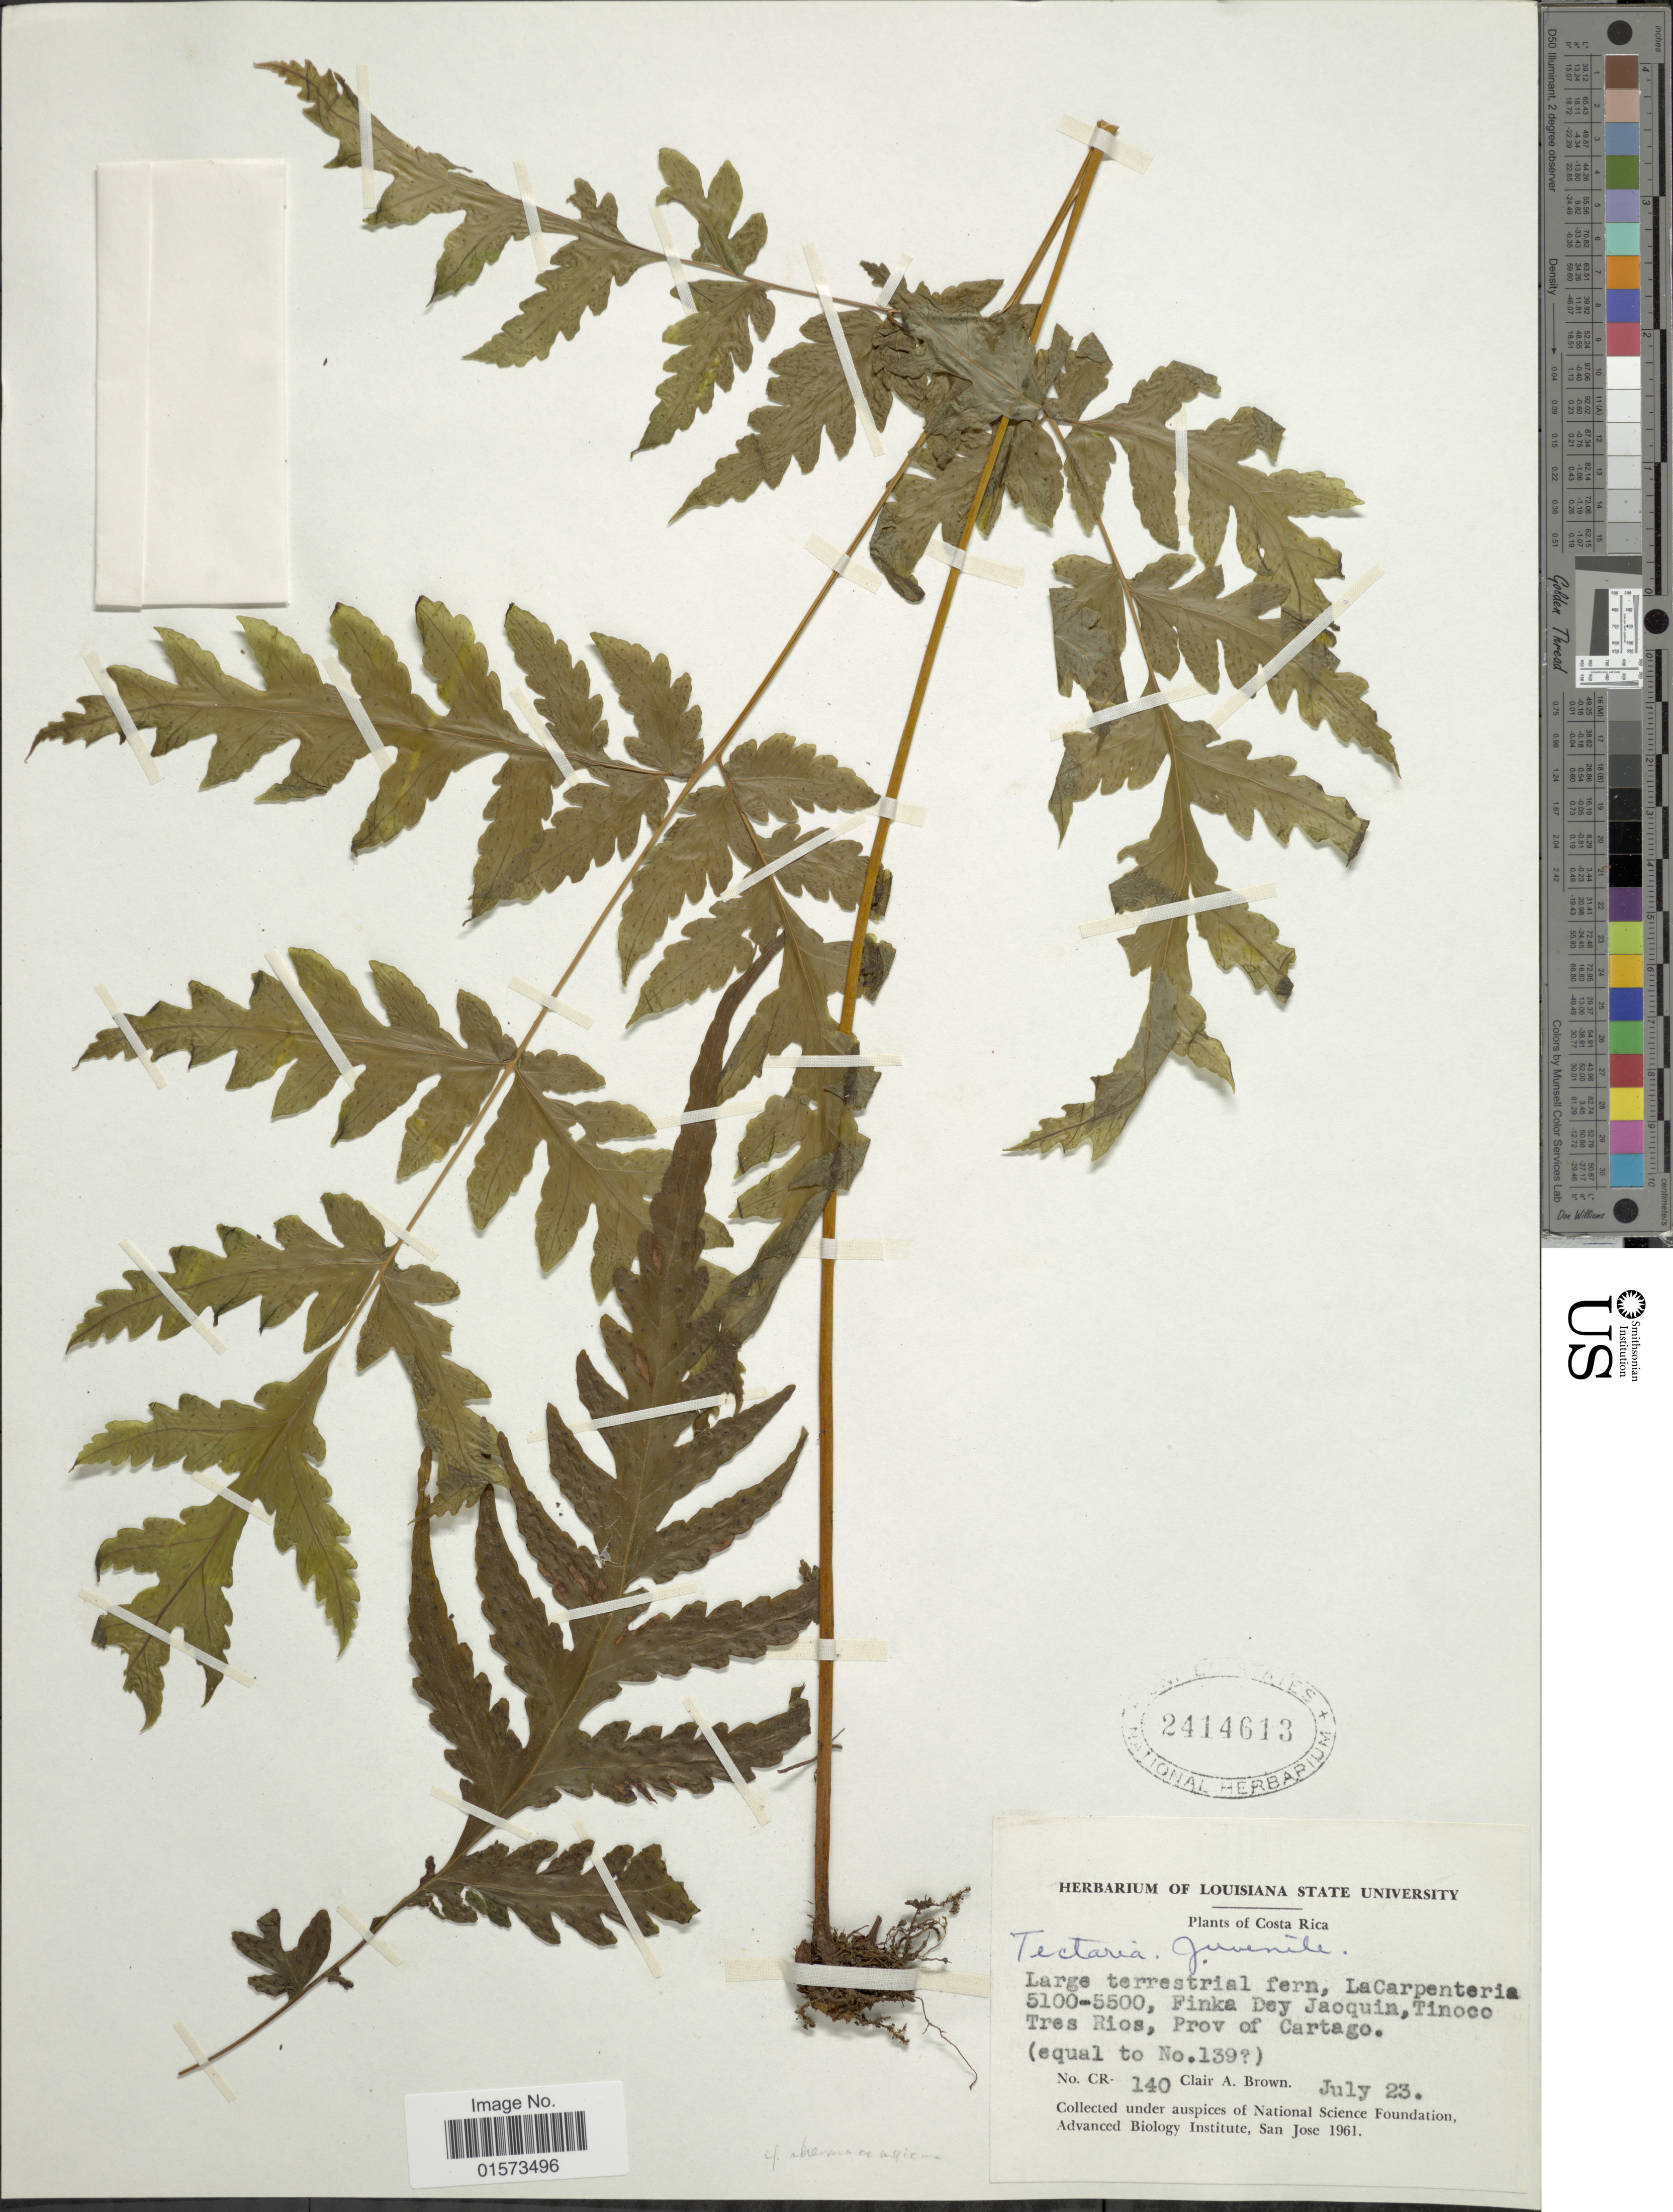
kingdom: Plantae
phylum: Tracheophyta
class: Polypodiopsida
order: Polypodiales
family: Tectariaceae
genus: Tectaria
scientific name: Tectaria mexicana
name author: (Fée) C.V. Morton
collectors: C. A. Brown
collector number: CR-140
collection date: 1961-07-23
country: Costa Rica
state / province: Cartago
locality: Lacarpenteria, Finka Dey Jaoquin, Tinoco, Ters Rios, Prov of Cartago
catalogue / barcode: US 2414613